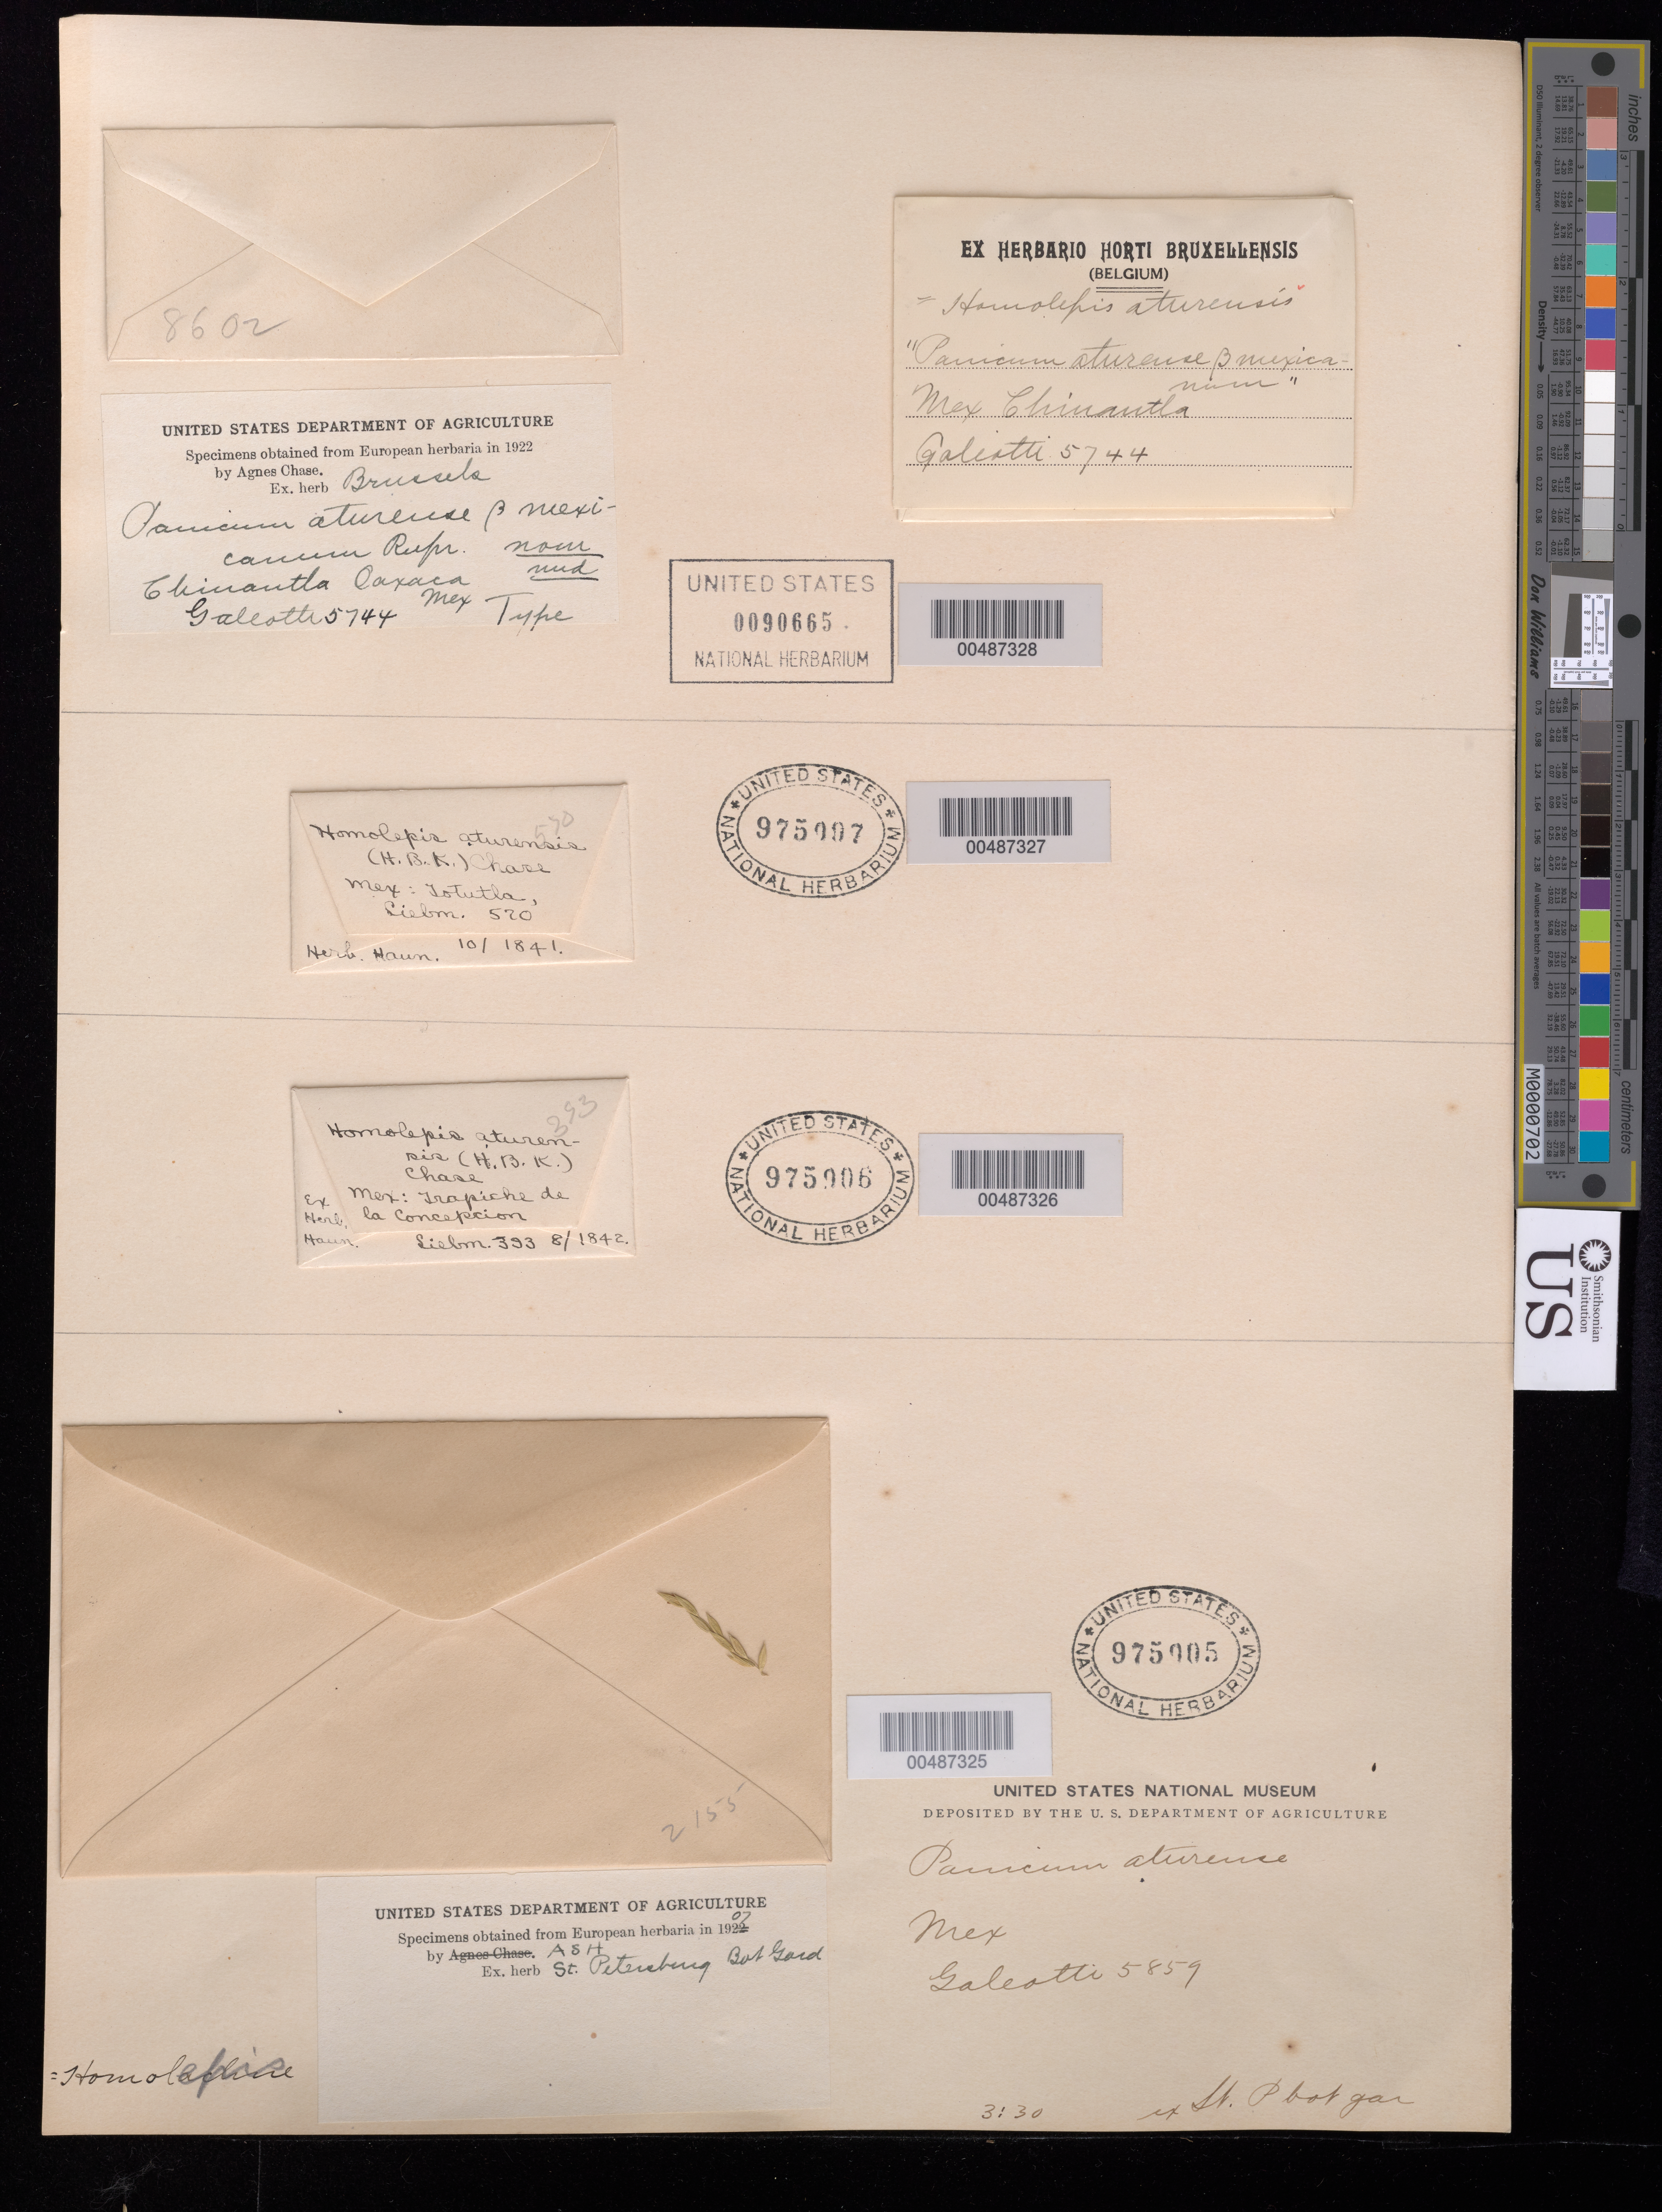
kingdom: Plantae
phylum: Tracheophyta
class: Liliopsida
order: Poales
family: Poaceae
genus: Homolepis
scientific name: Homolepis aturensis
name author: (Kunth) Chase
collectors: H. G. Galeotti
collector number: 5859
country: Mexico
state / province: Durango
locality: San Ramon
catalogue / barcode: US 975905